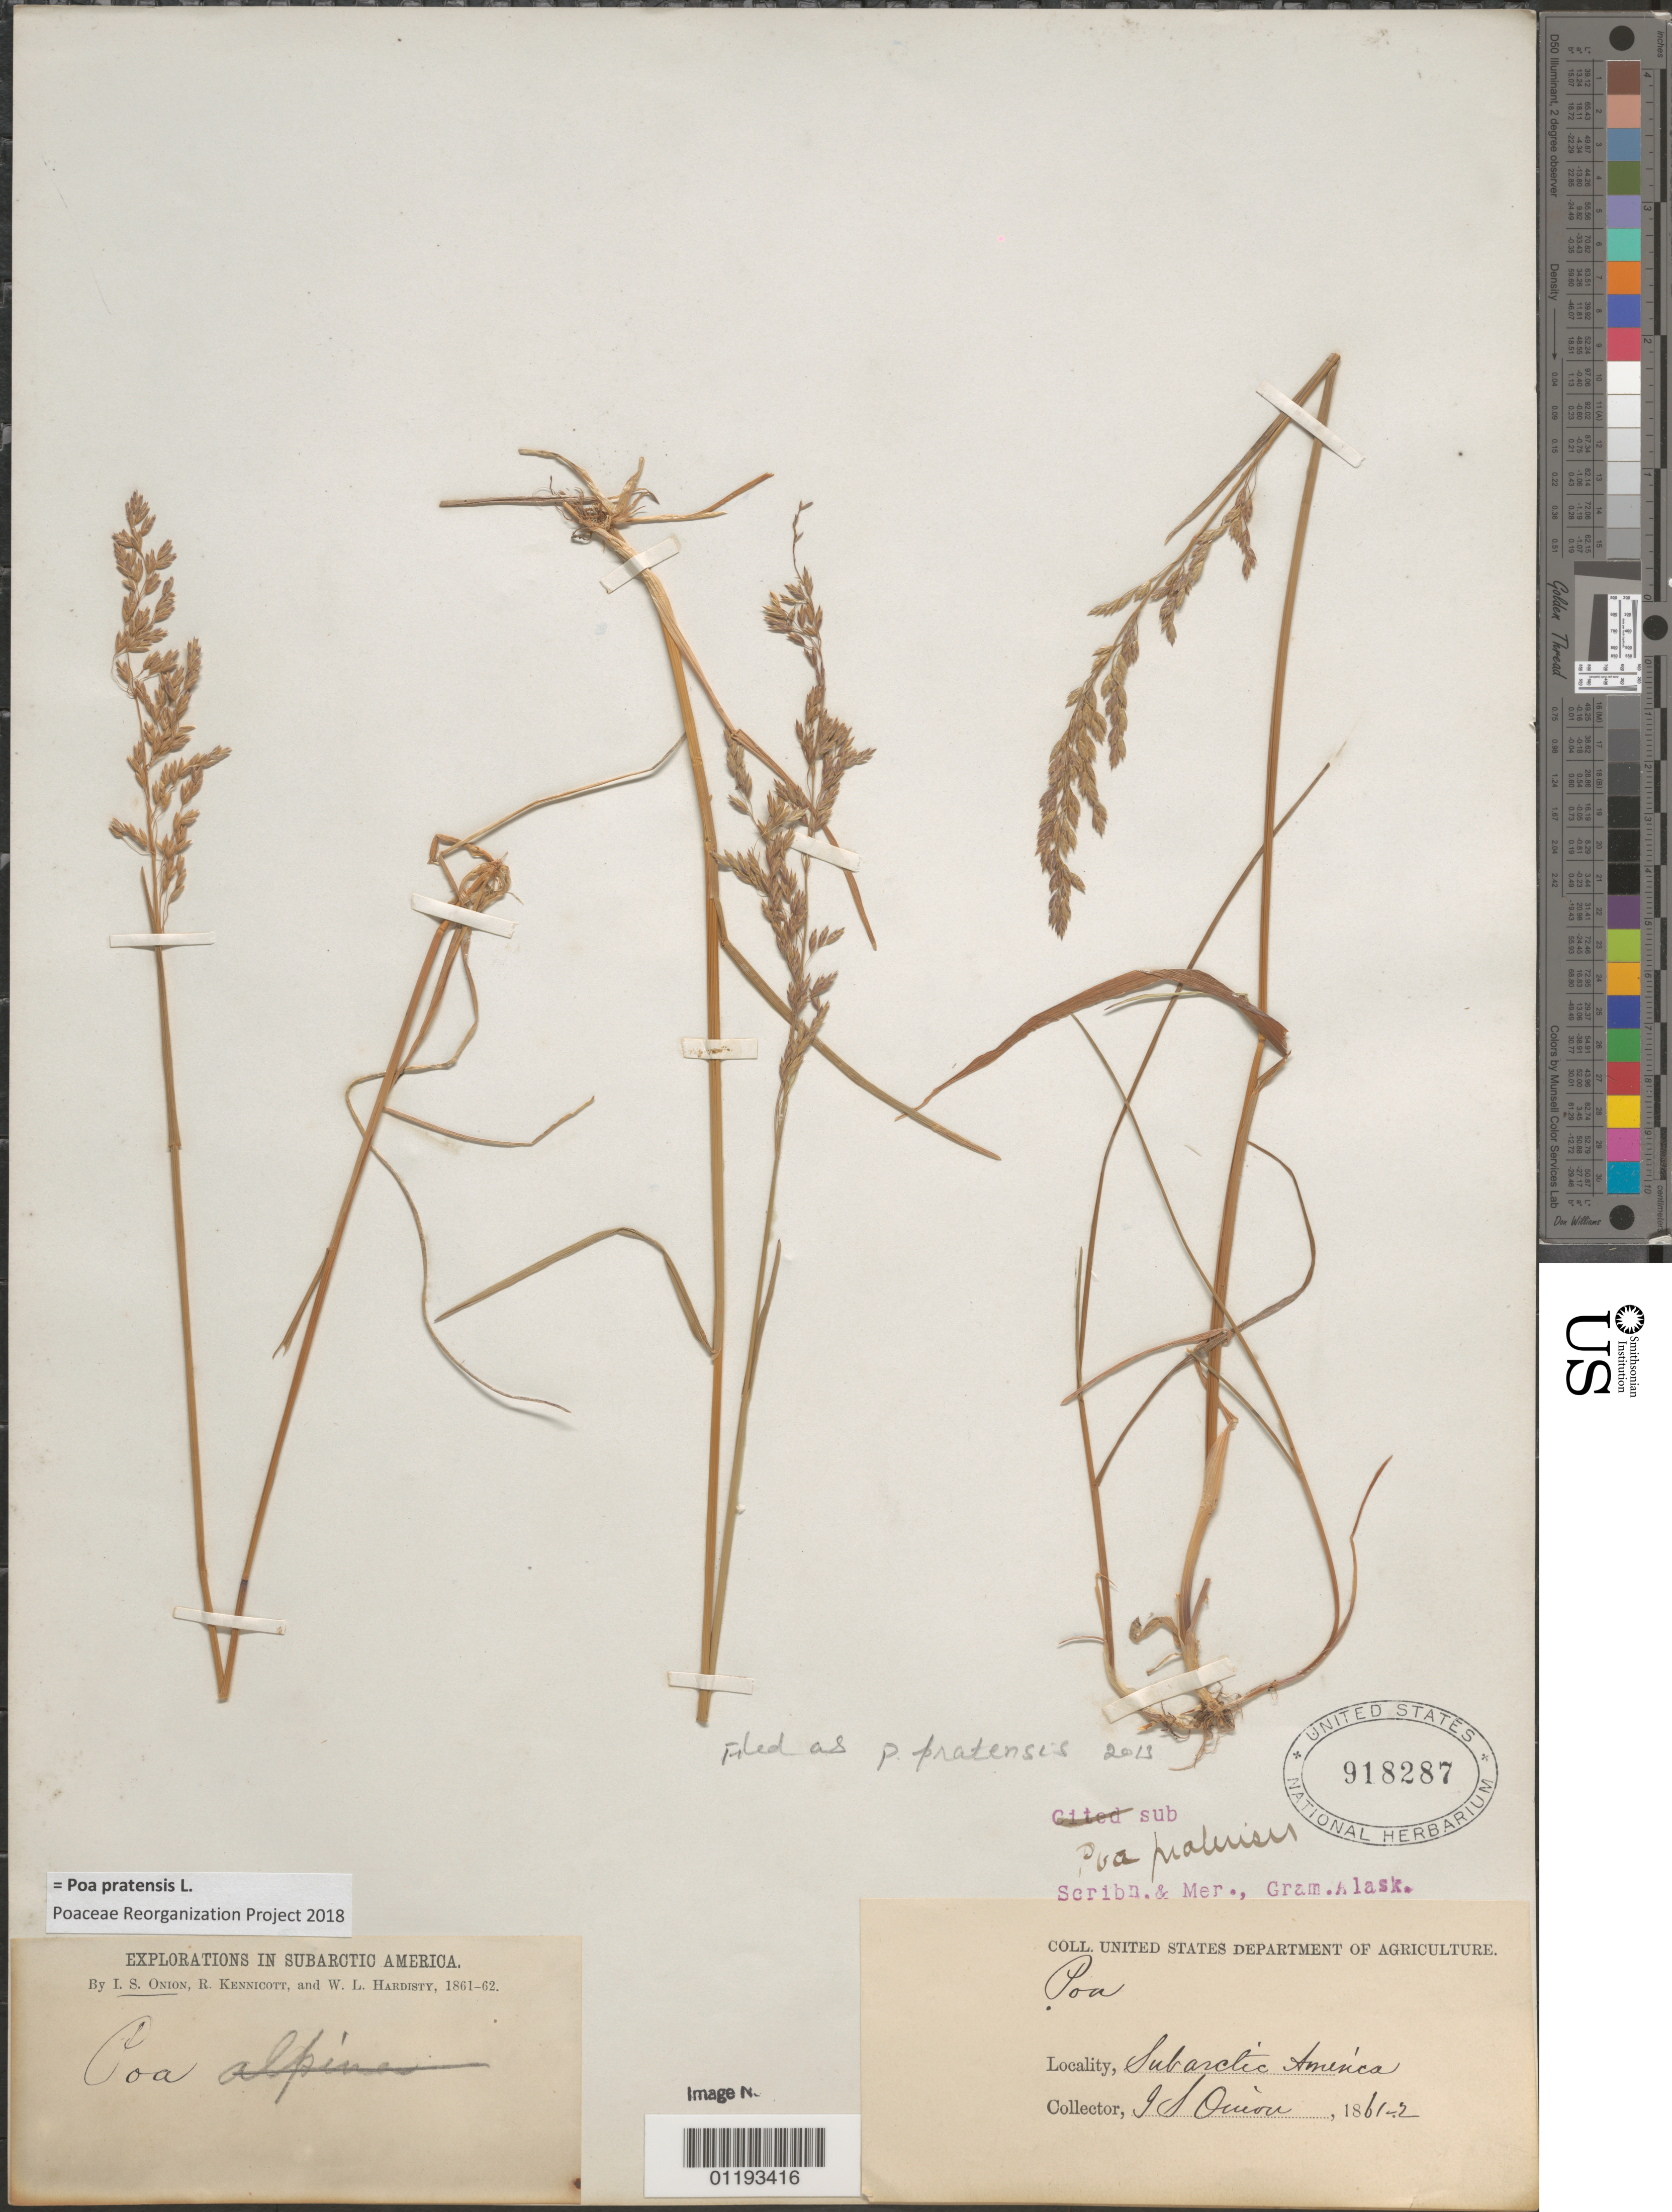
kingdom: Plantae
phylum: Tracheophyta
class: Liliopsida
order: Poales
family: Poaceae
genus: Poa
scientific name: Poa pratensis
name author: L.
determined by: Poaceae Reorganization Project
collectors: L. Onion, R. Kennicott & W. Hardisty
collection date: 1861/1862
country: United States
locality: Subartic American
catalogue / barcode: US 918287